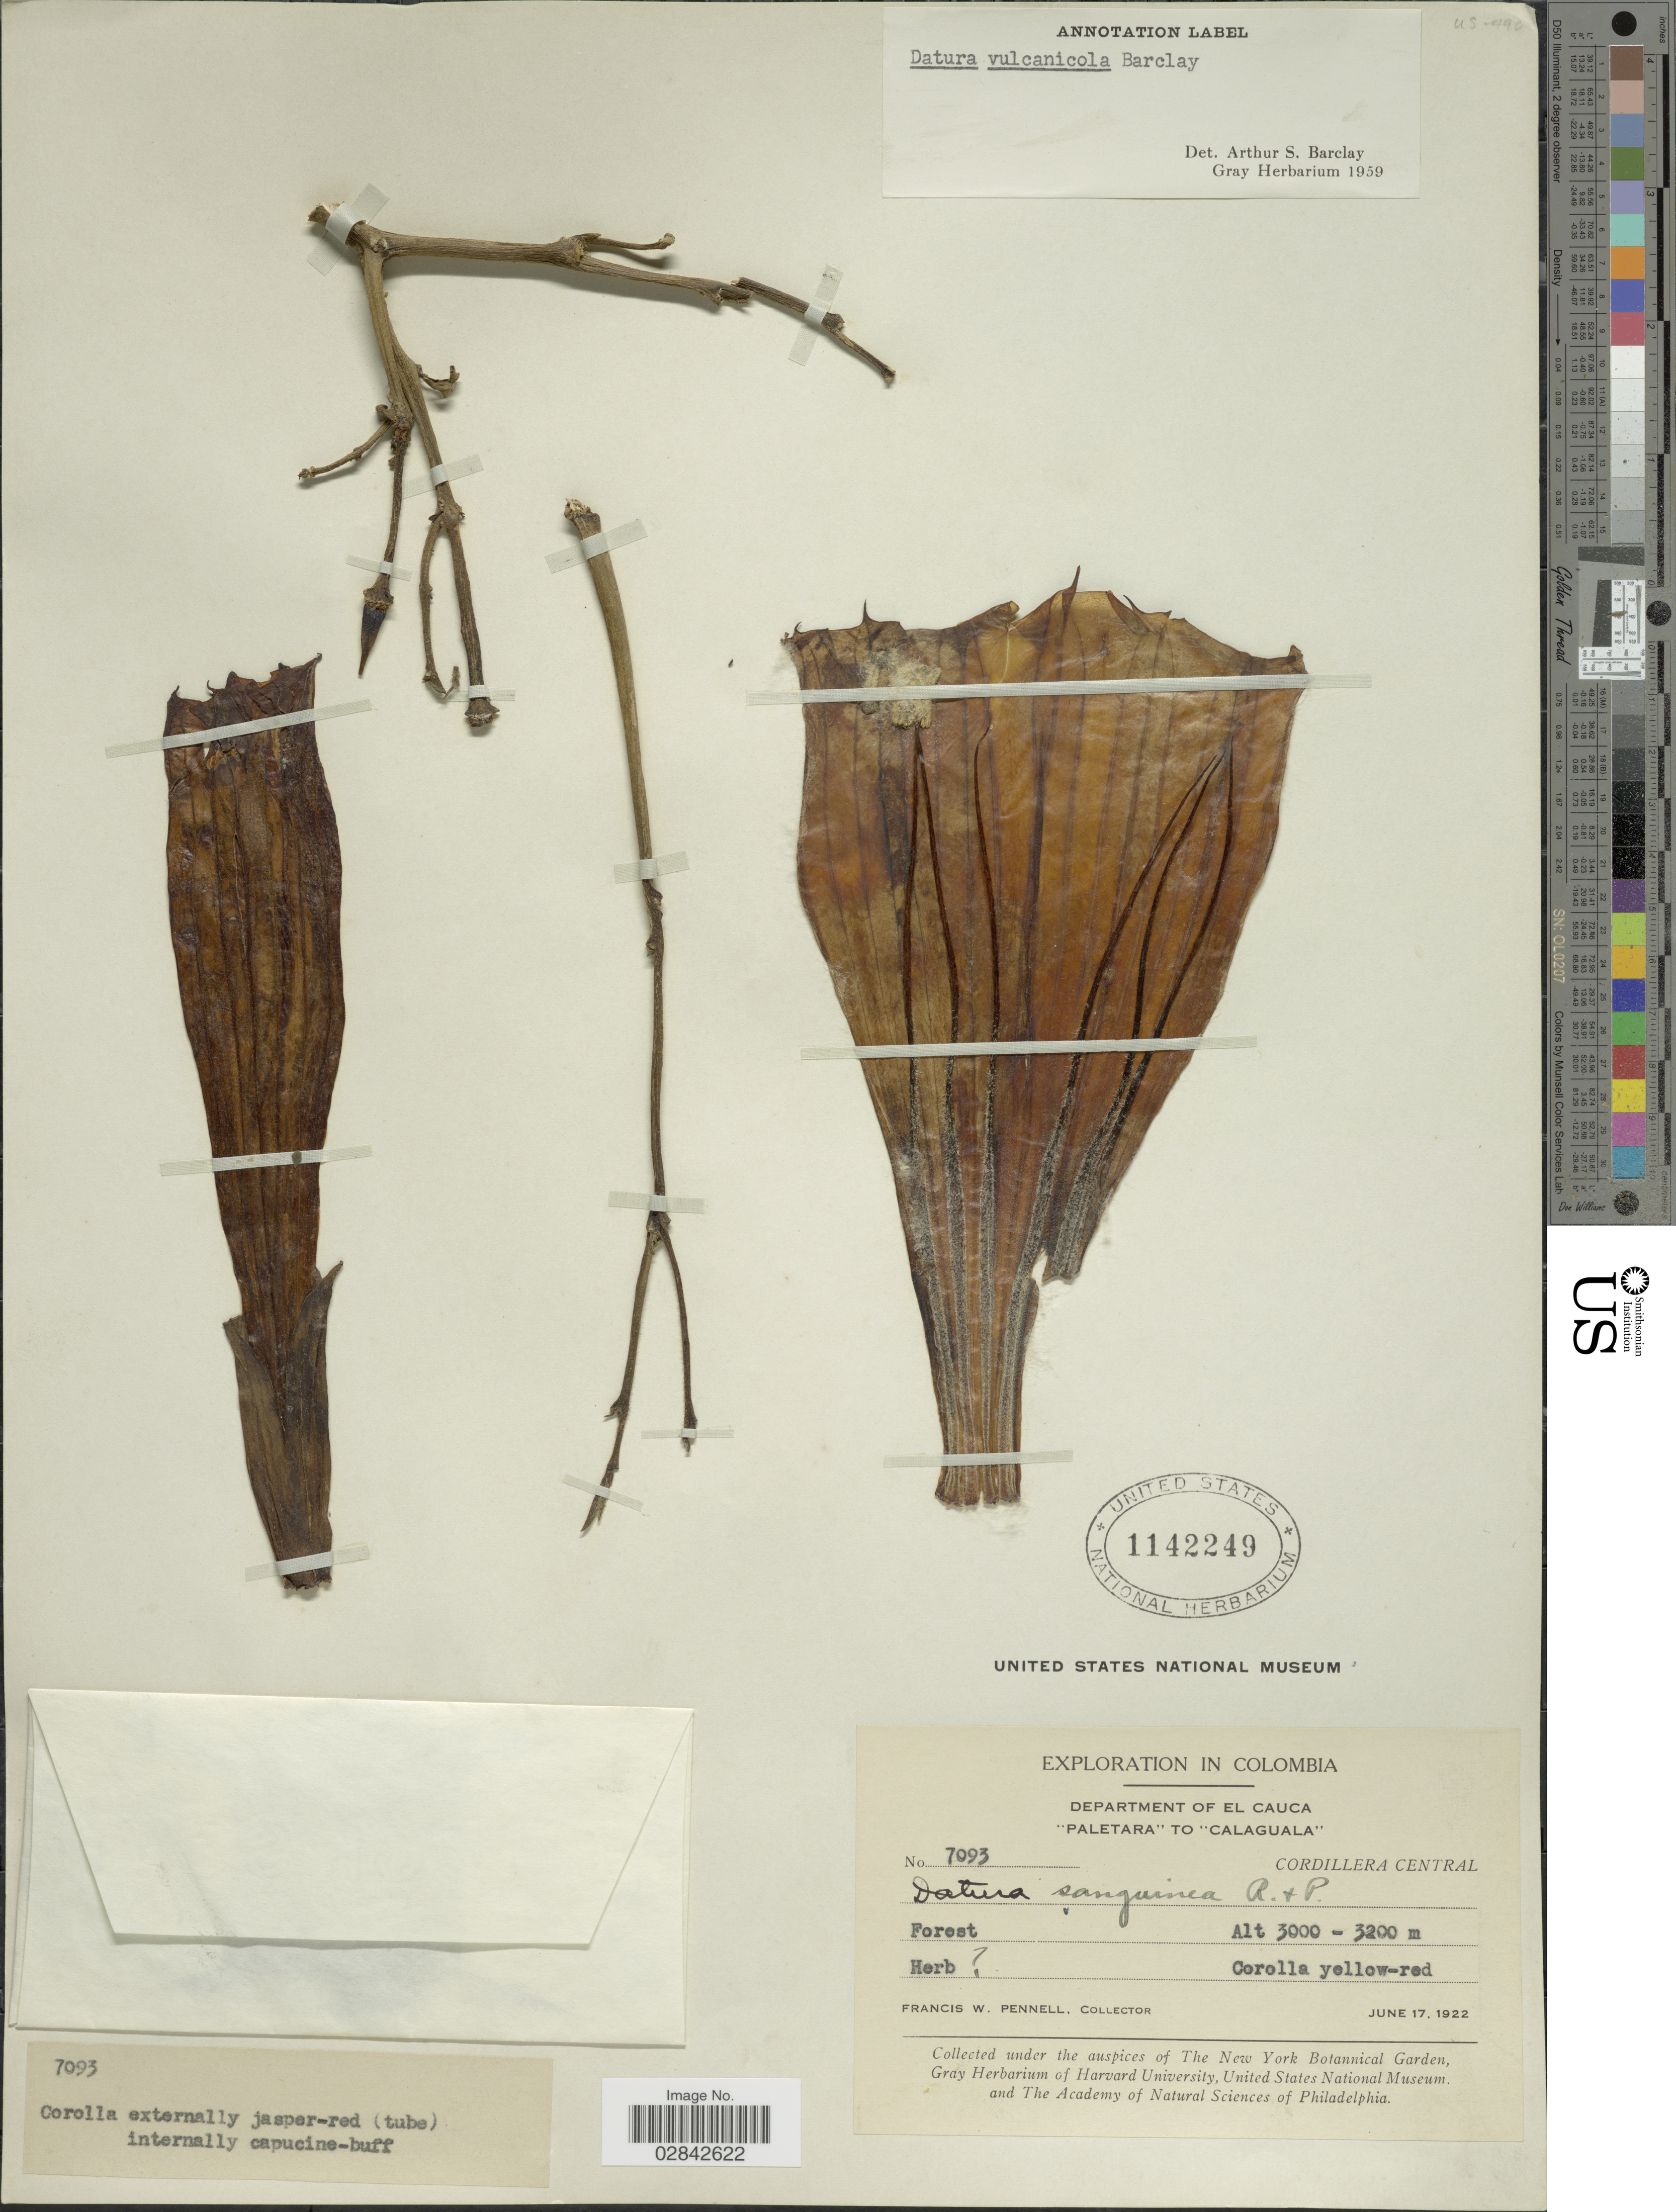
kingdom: Plantae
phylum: Tracheophyta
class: Magnoliopsida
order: Solanales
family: Solanaceae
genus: Brugmansia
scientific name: Brugmansia vulcanicola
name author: (A.S. Barclay) R.E. Schult.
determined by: (US) Smithsonian Institution - National Museum of Natural History - Department of Botany (UNITED STATES)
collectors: F. W. Pennell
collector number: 7093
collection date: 1922-06-17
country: Colombia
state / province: Cauca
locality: Department of El Cauca. "Paletaria" to "Calaguala". Cordillera Central.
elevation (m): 3000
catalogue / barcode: US 1142249